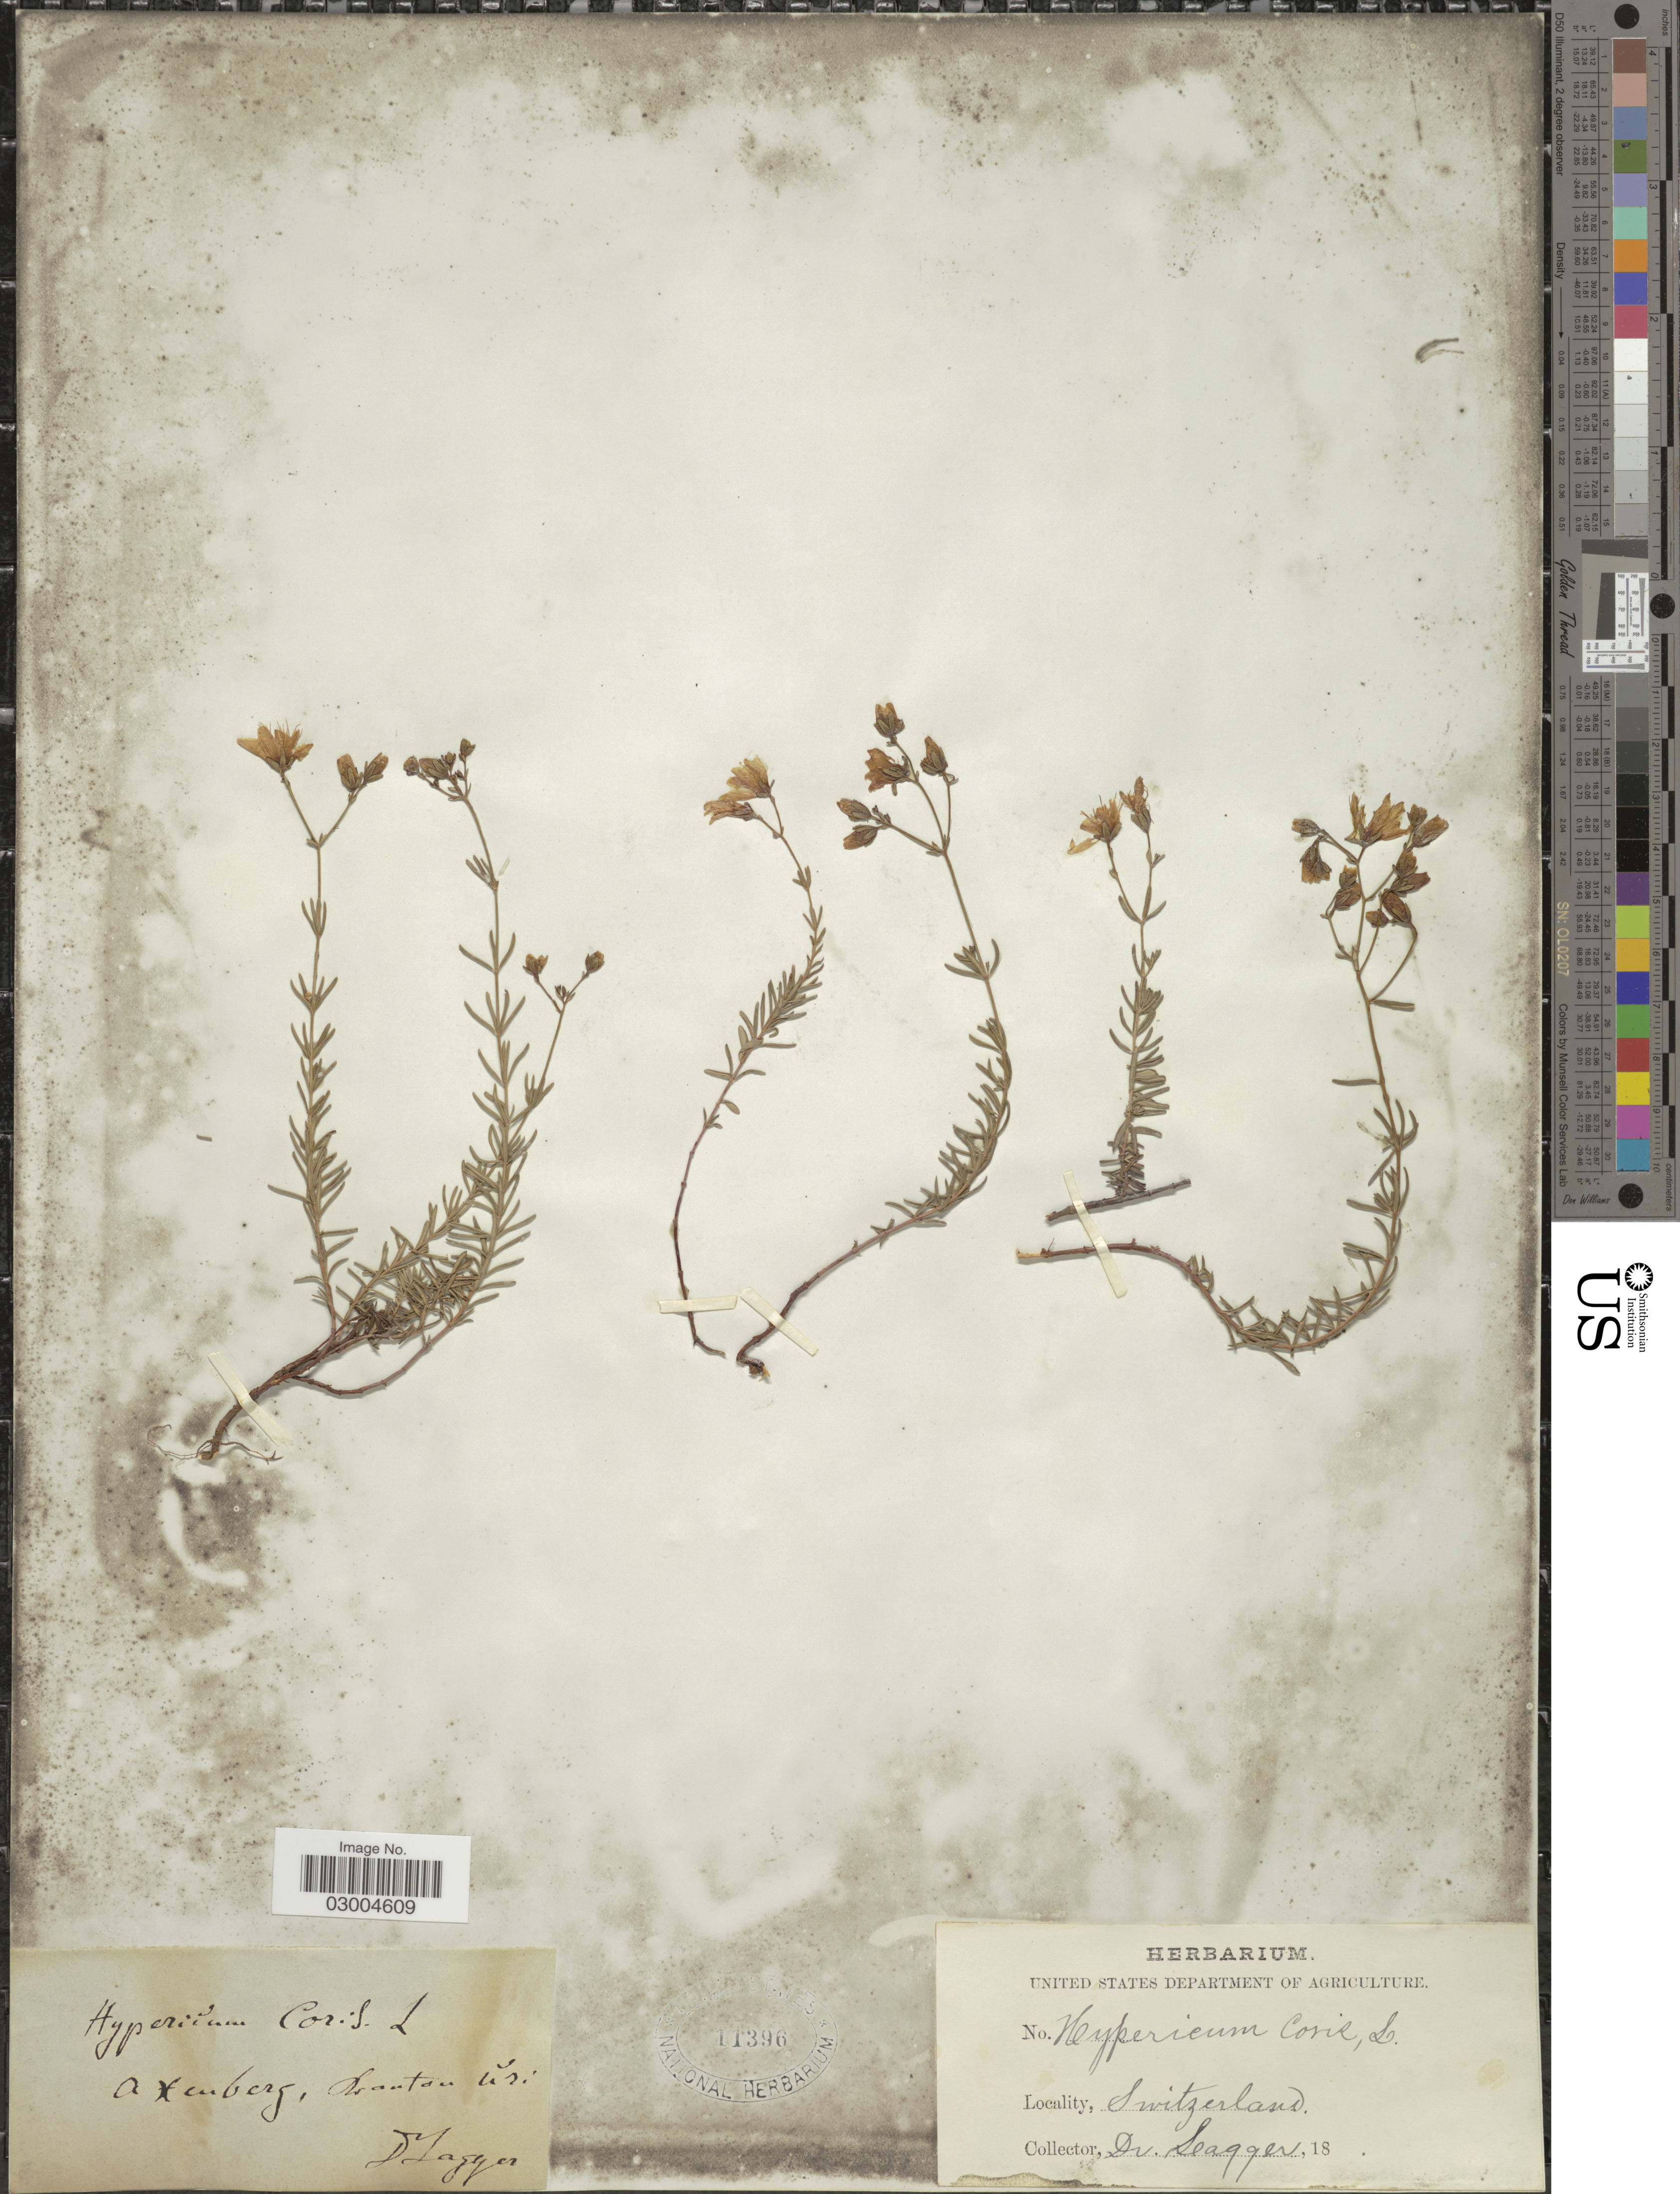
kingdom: Plantae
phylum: Tracheophyta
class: Magnoliopsida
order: Malpighiales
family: Hypericaceae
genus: Hypericum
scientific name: Hypericum coris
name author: L.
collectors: F. J. Lagger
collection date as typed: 18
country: Switzerland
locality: Axenberg, Canton Uri.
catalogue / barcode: US 11396